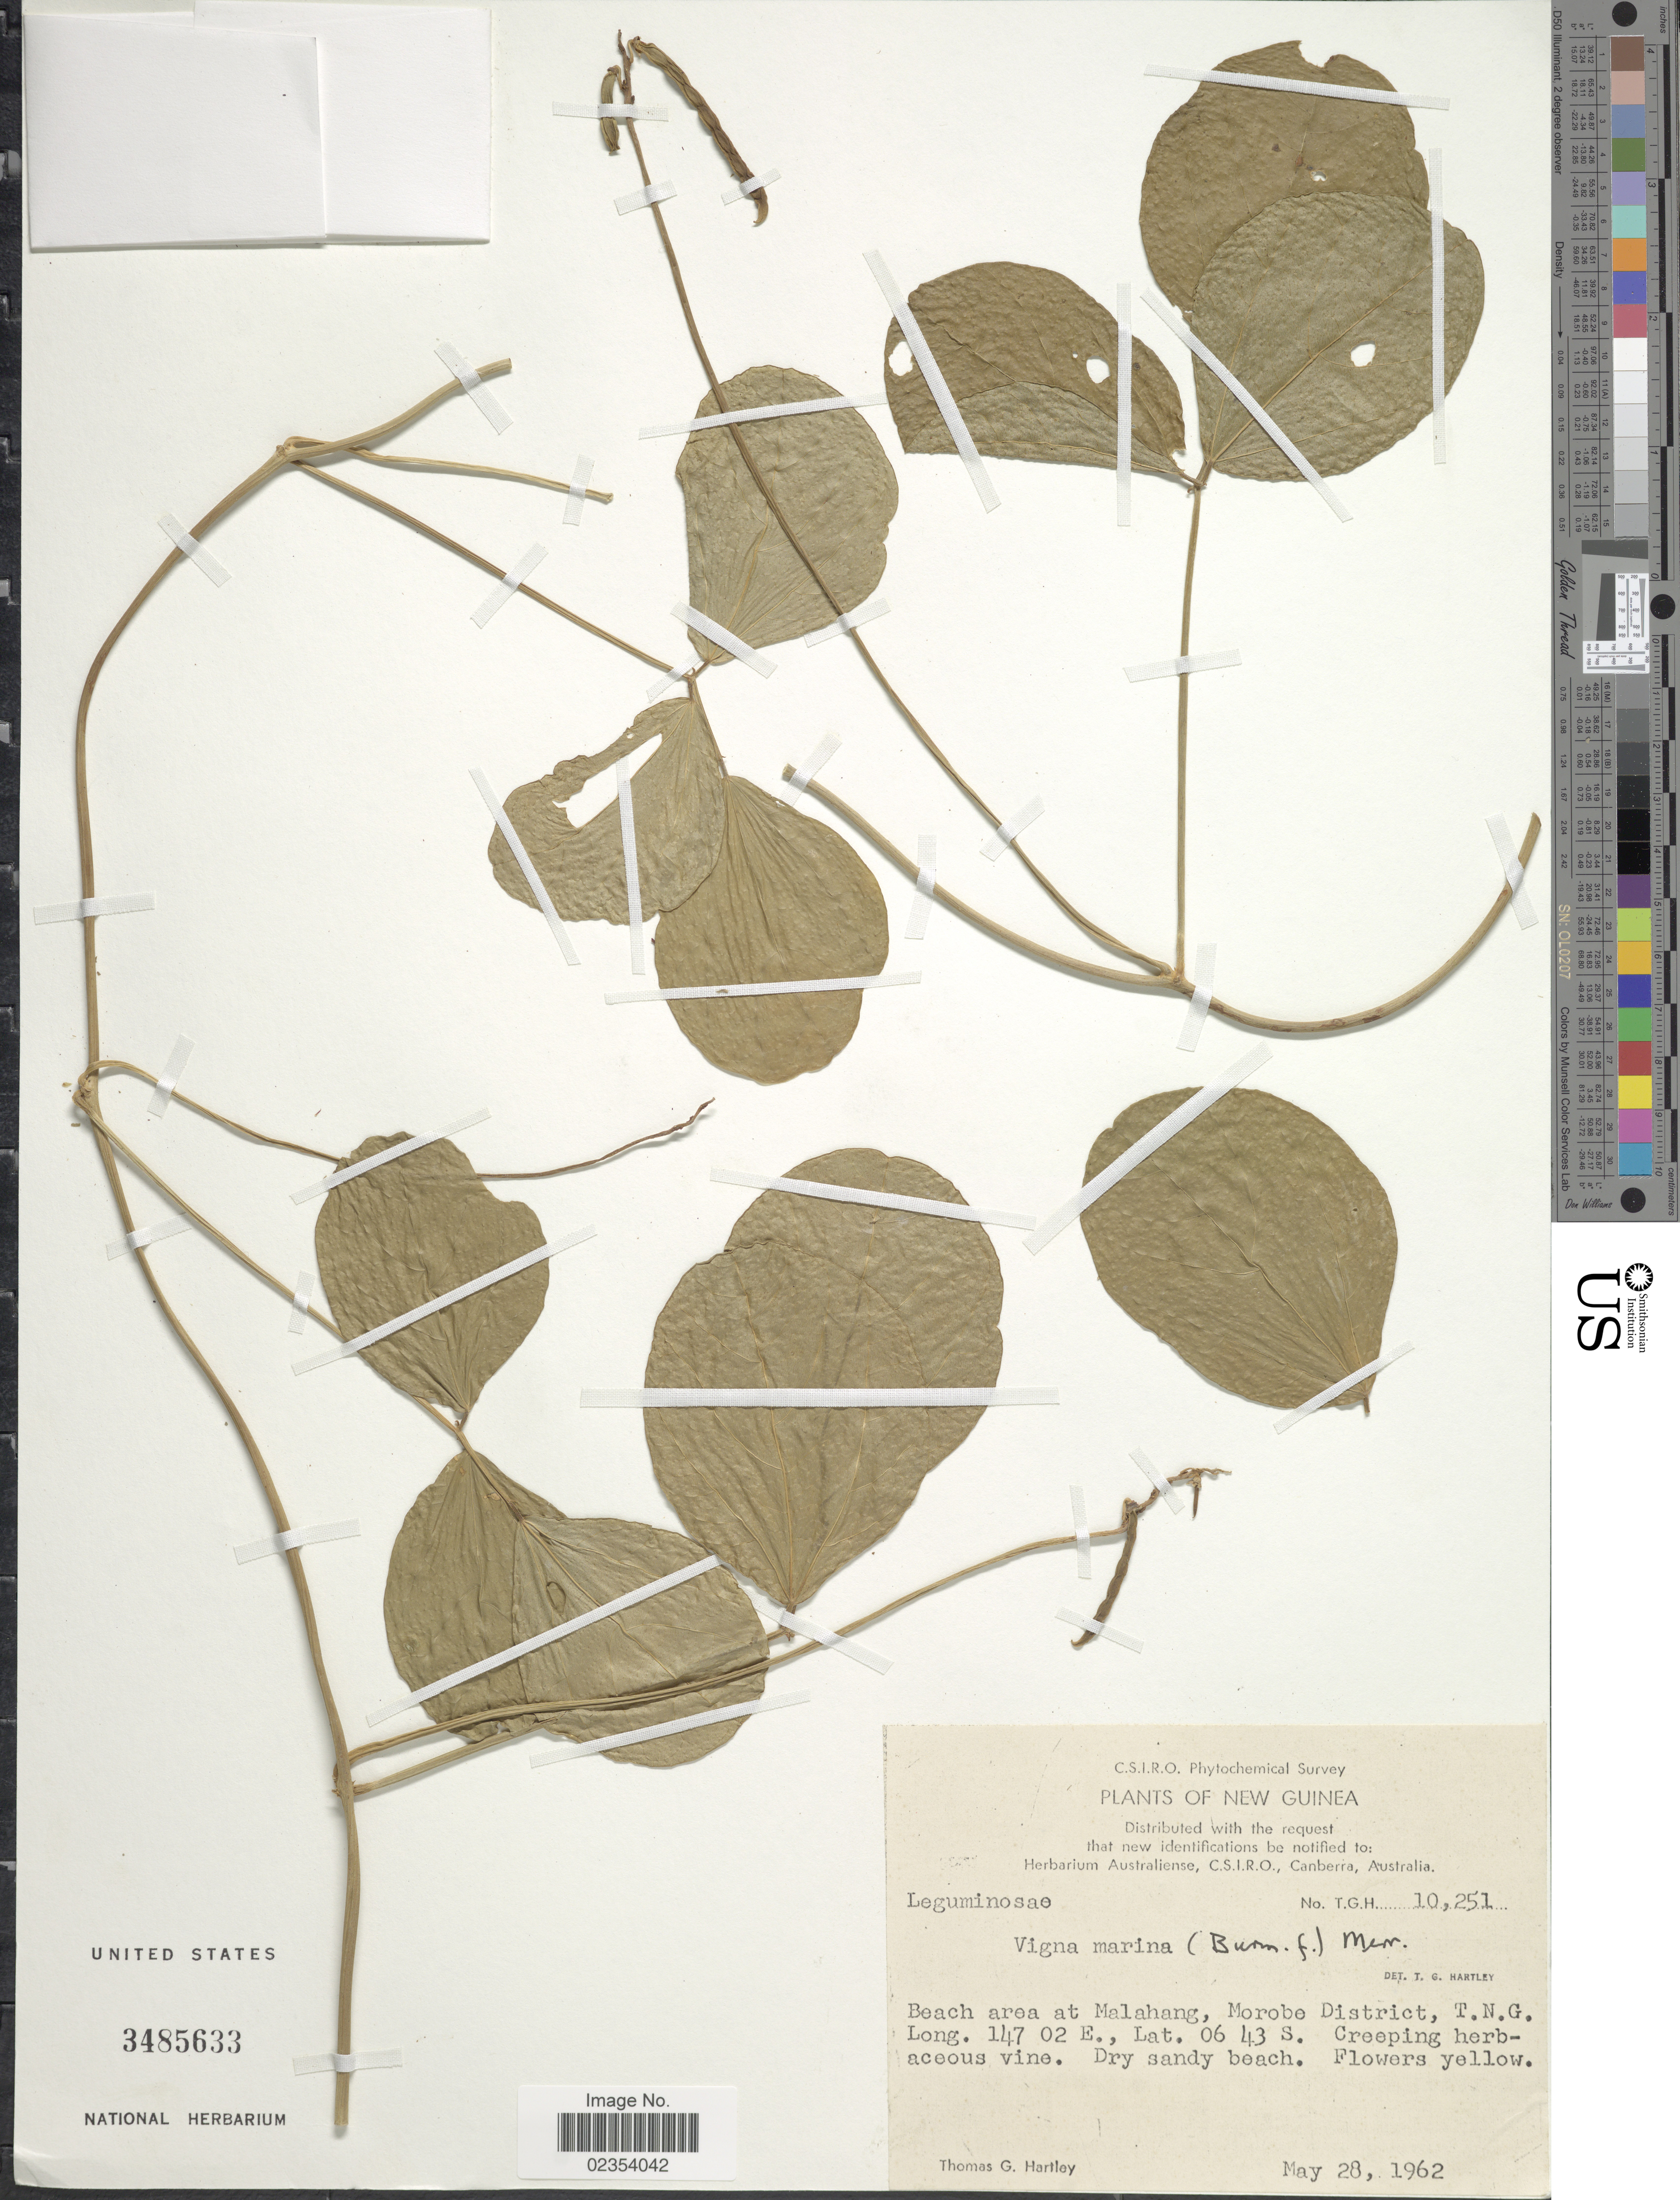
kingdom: Plantae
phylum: Tracheophyta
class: Magnoliopsida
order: Fabales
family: Fabaceae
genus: Vigna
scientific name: Vigna marina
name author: (Burm.) Merr.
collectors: T. G. Hartley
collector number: TGH 10251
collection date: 1962-05-28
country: Papua New Guinea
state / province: Morobe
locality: New Guinea. Beach area at Malahang, Morobe District, T.N.G.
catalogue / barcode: US 3485633